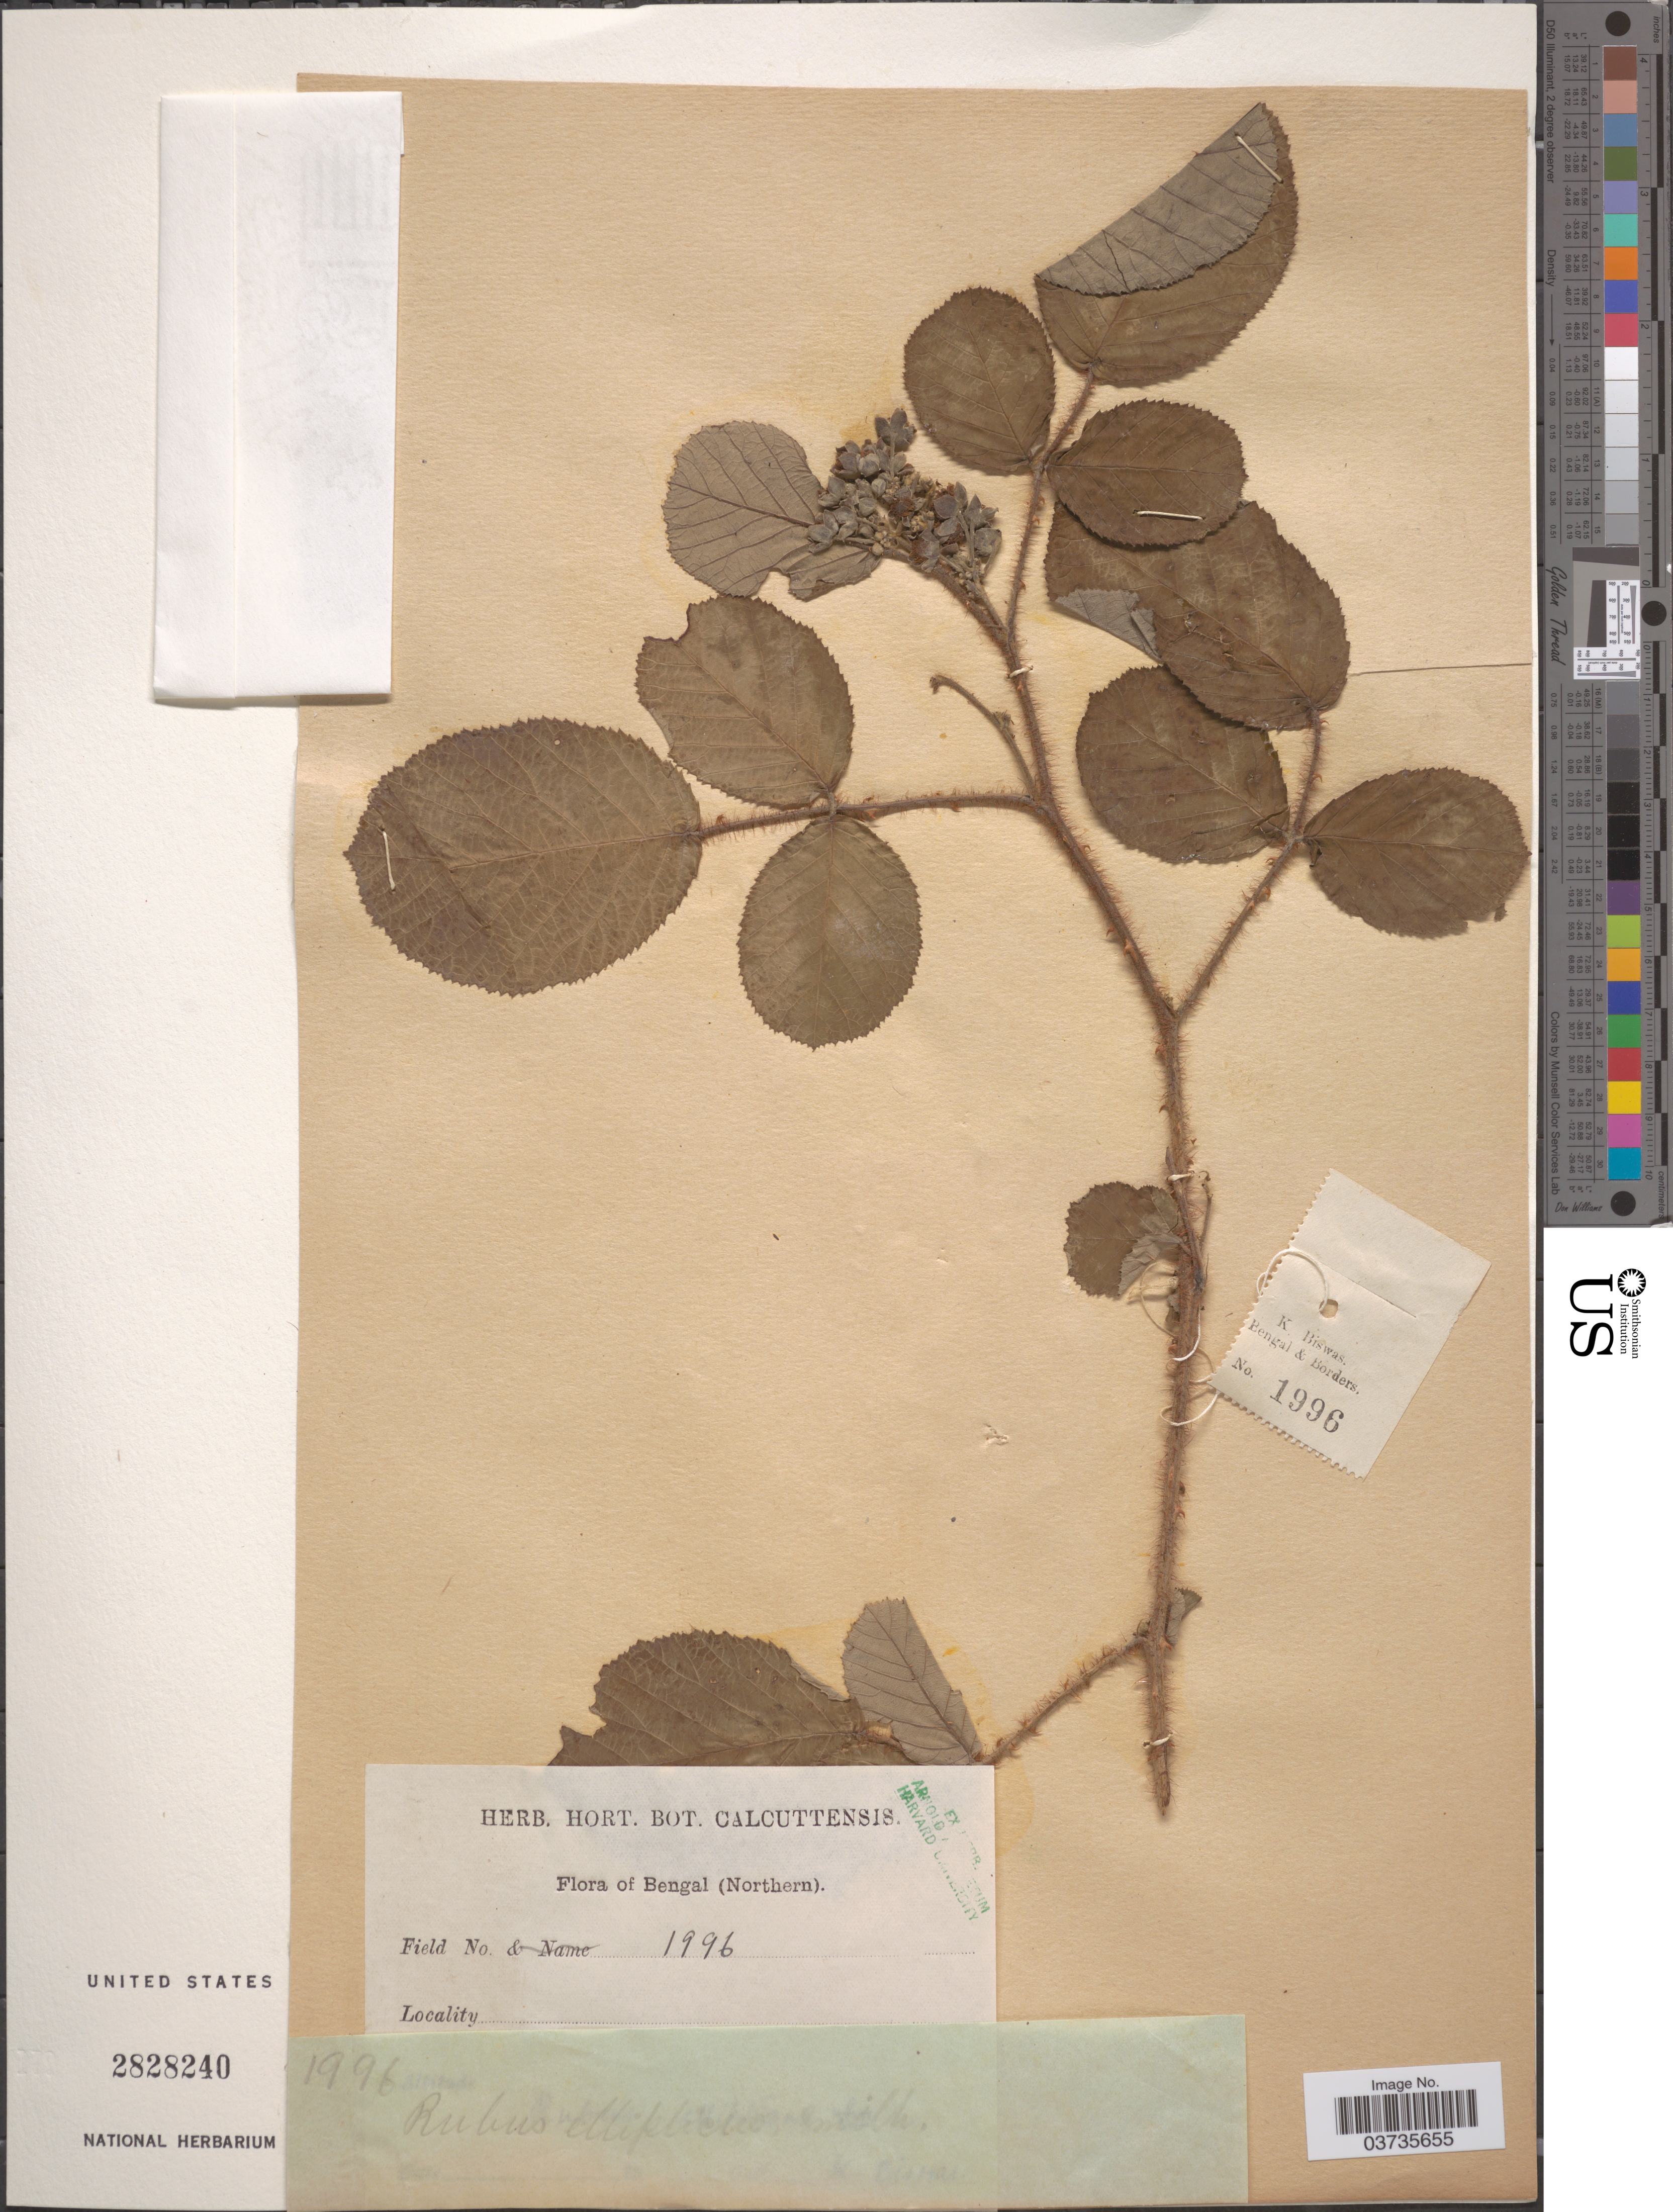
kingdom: Plantae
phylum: Tracheophyta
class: Magnoliopsida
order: Rosales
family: Rosaceae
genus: Rubus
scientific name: Rubus ellipticus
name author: Sm.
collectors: ex Herb. Hort. Bot. Calcuttensis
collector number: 1996?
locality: Bengal (Northern).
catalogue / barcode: US 2828240